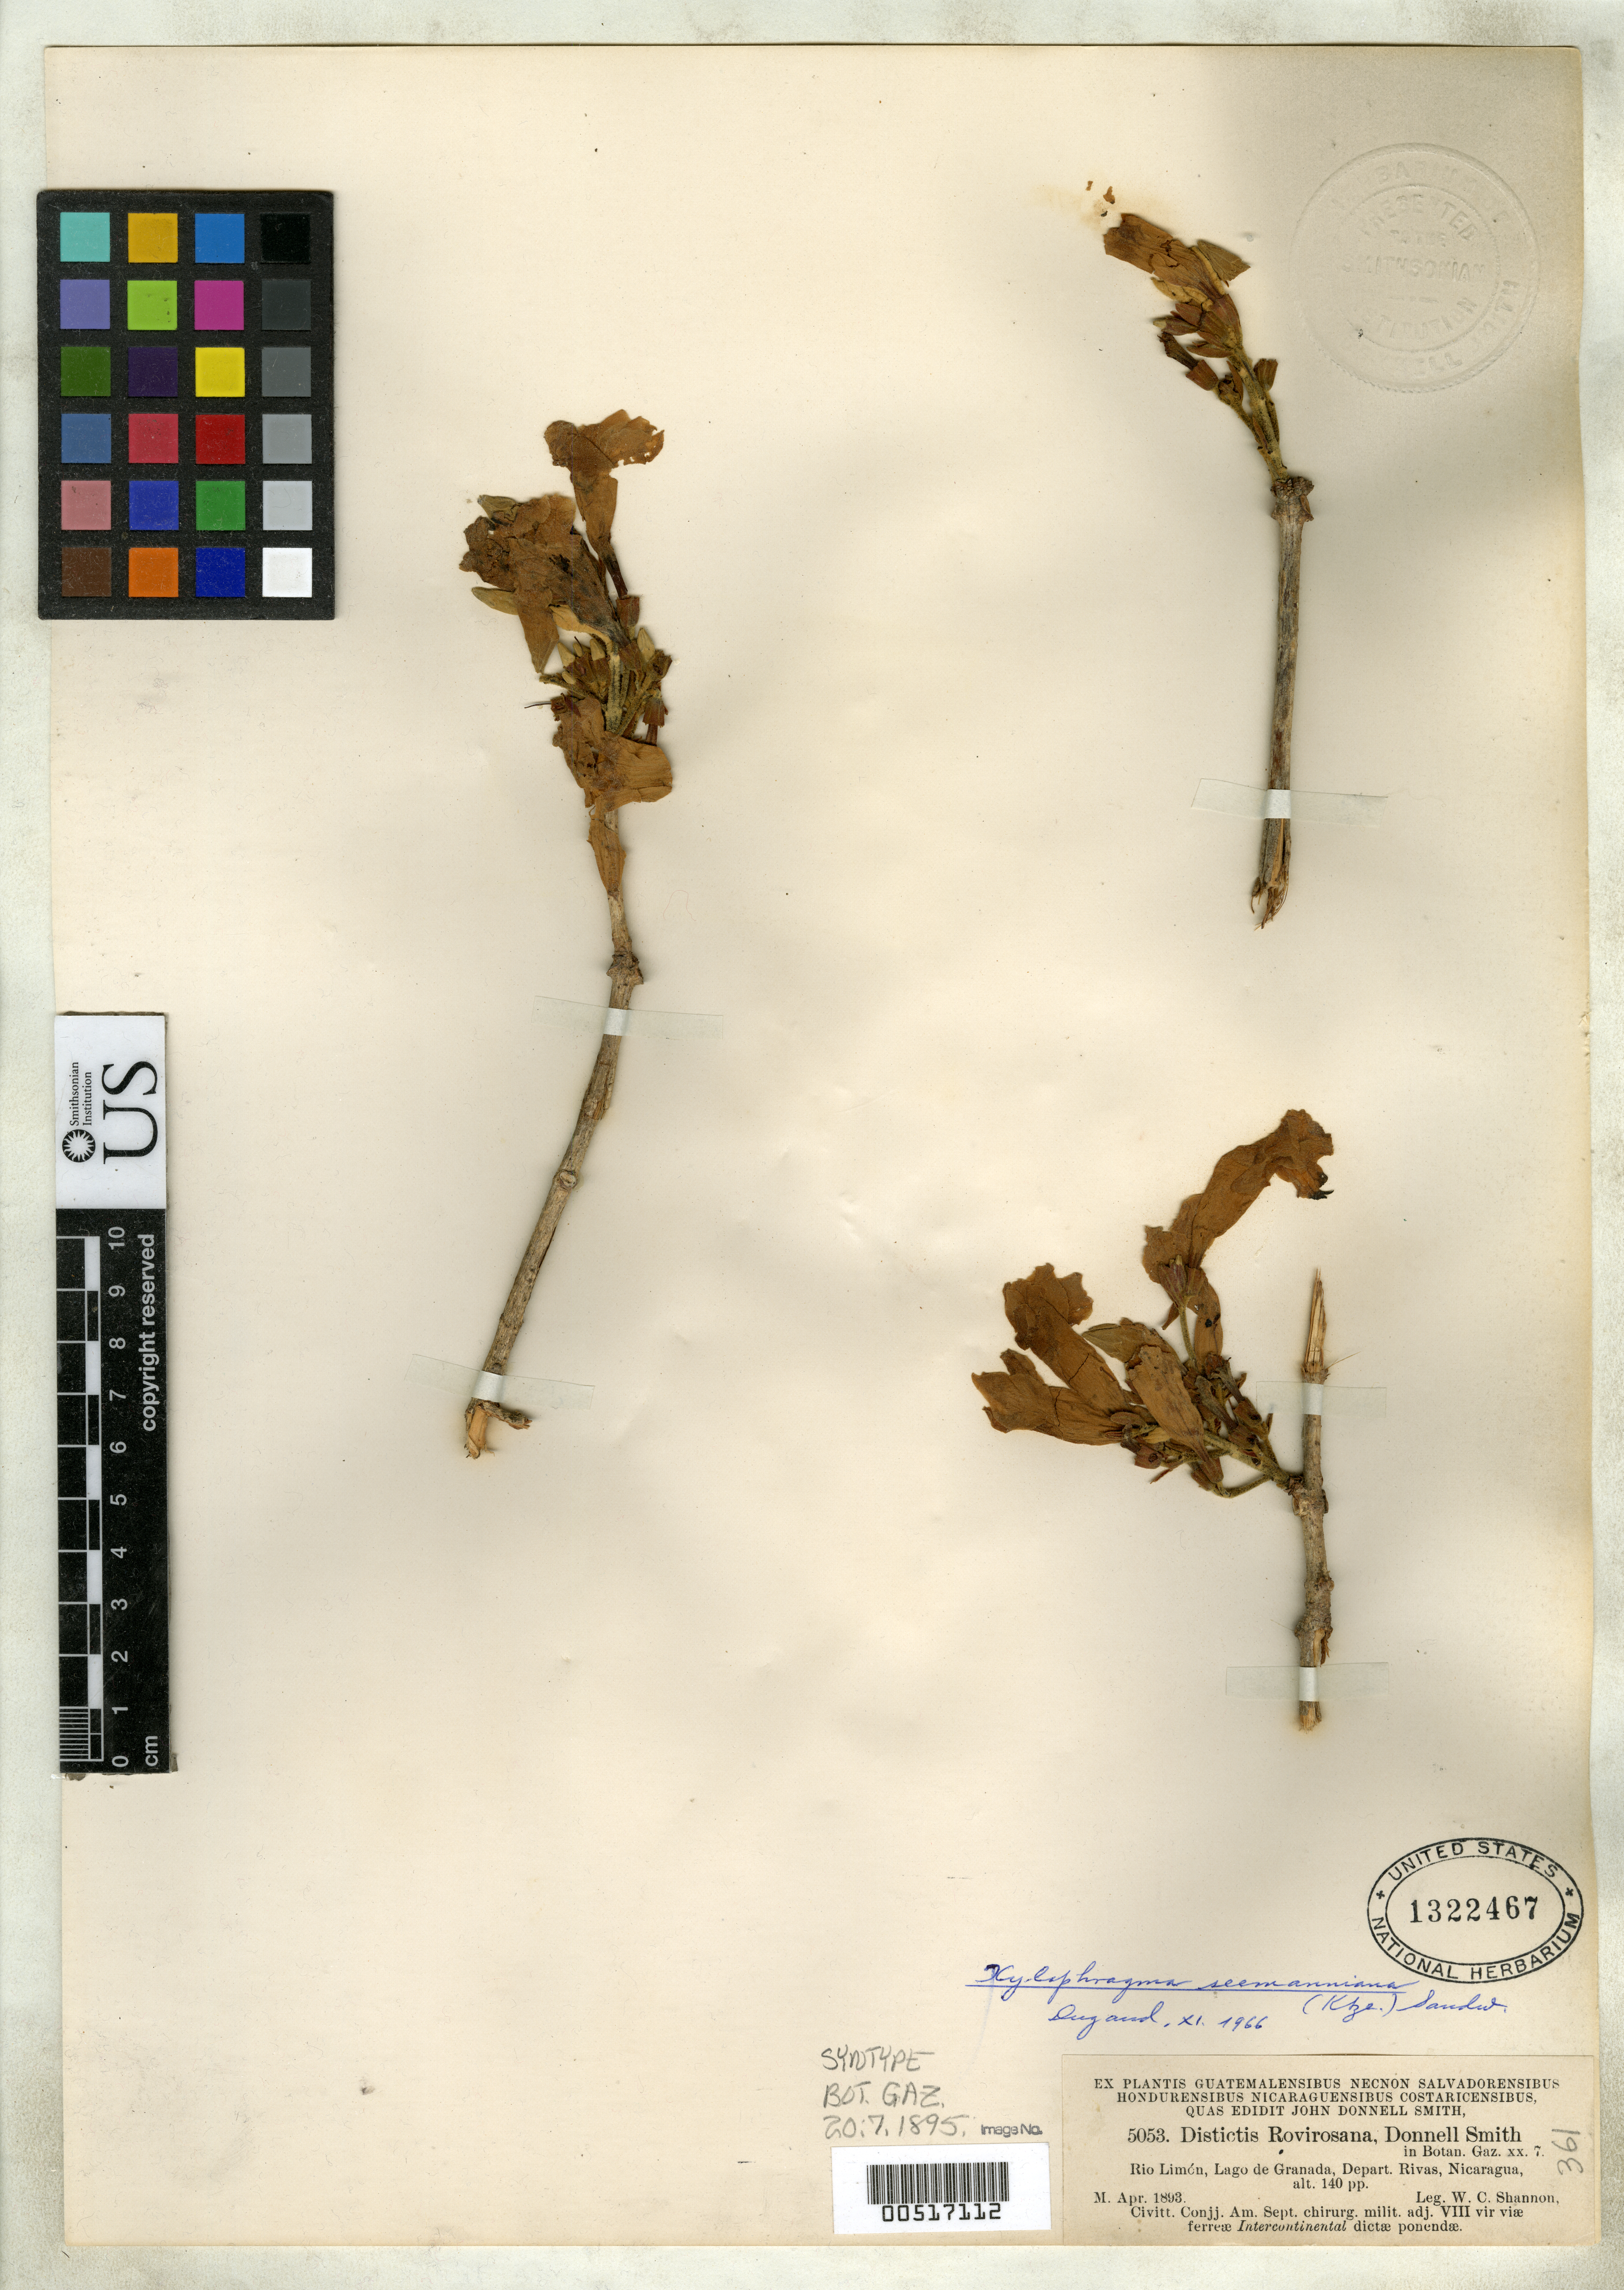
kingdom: Plantae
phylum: Tracheophyta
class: Magnoliopsida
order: Lamiales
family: Bignoniaceae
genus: Distictis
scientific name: Distictis rovirosana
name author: Donn. Sm.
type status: Syntype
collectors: W. C. Shannon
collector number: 5053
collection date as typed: Apr 1893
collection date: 1893-04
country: Nicaragua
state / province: Rivas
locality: Rio Limon, Lago de Granada.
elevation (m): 43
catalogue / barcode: US 1322467